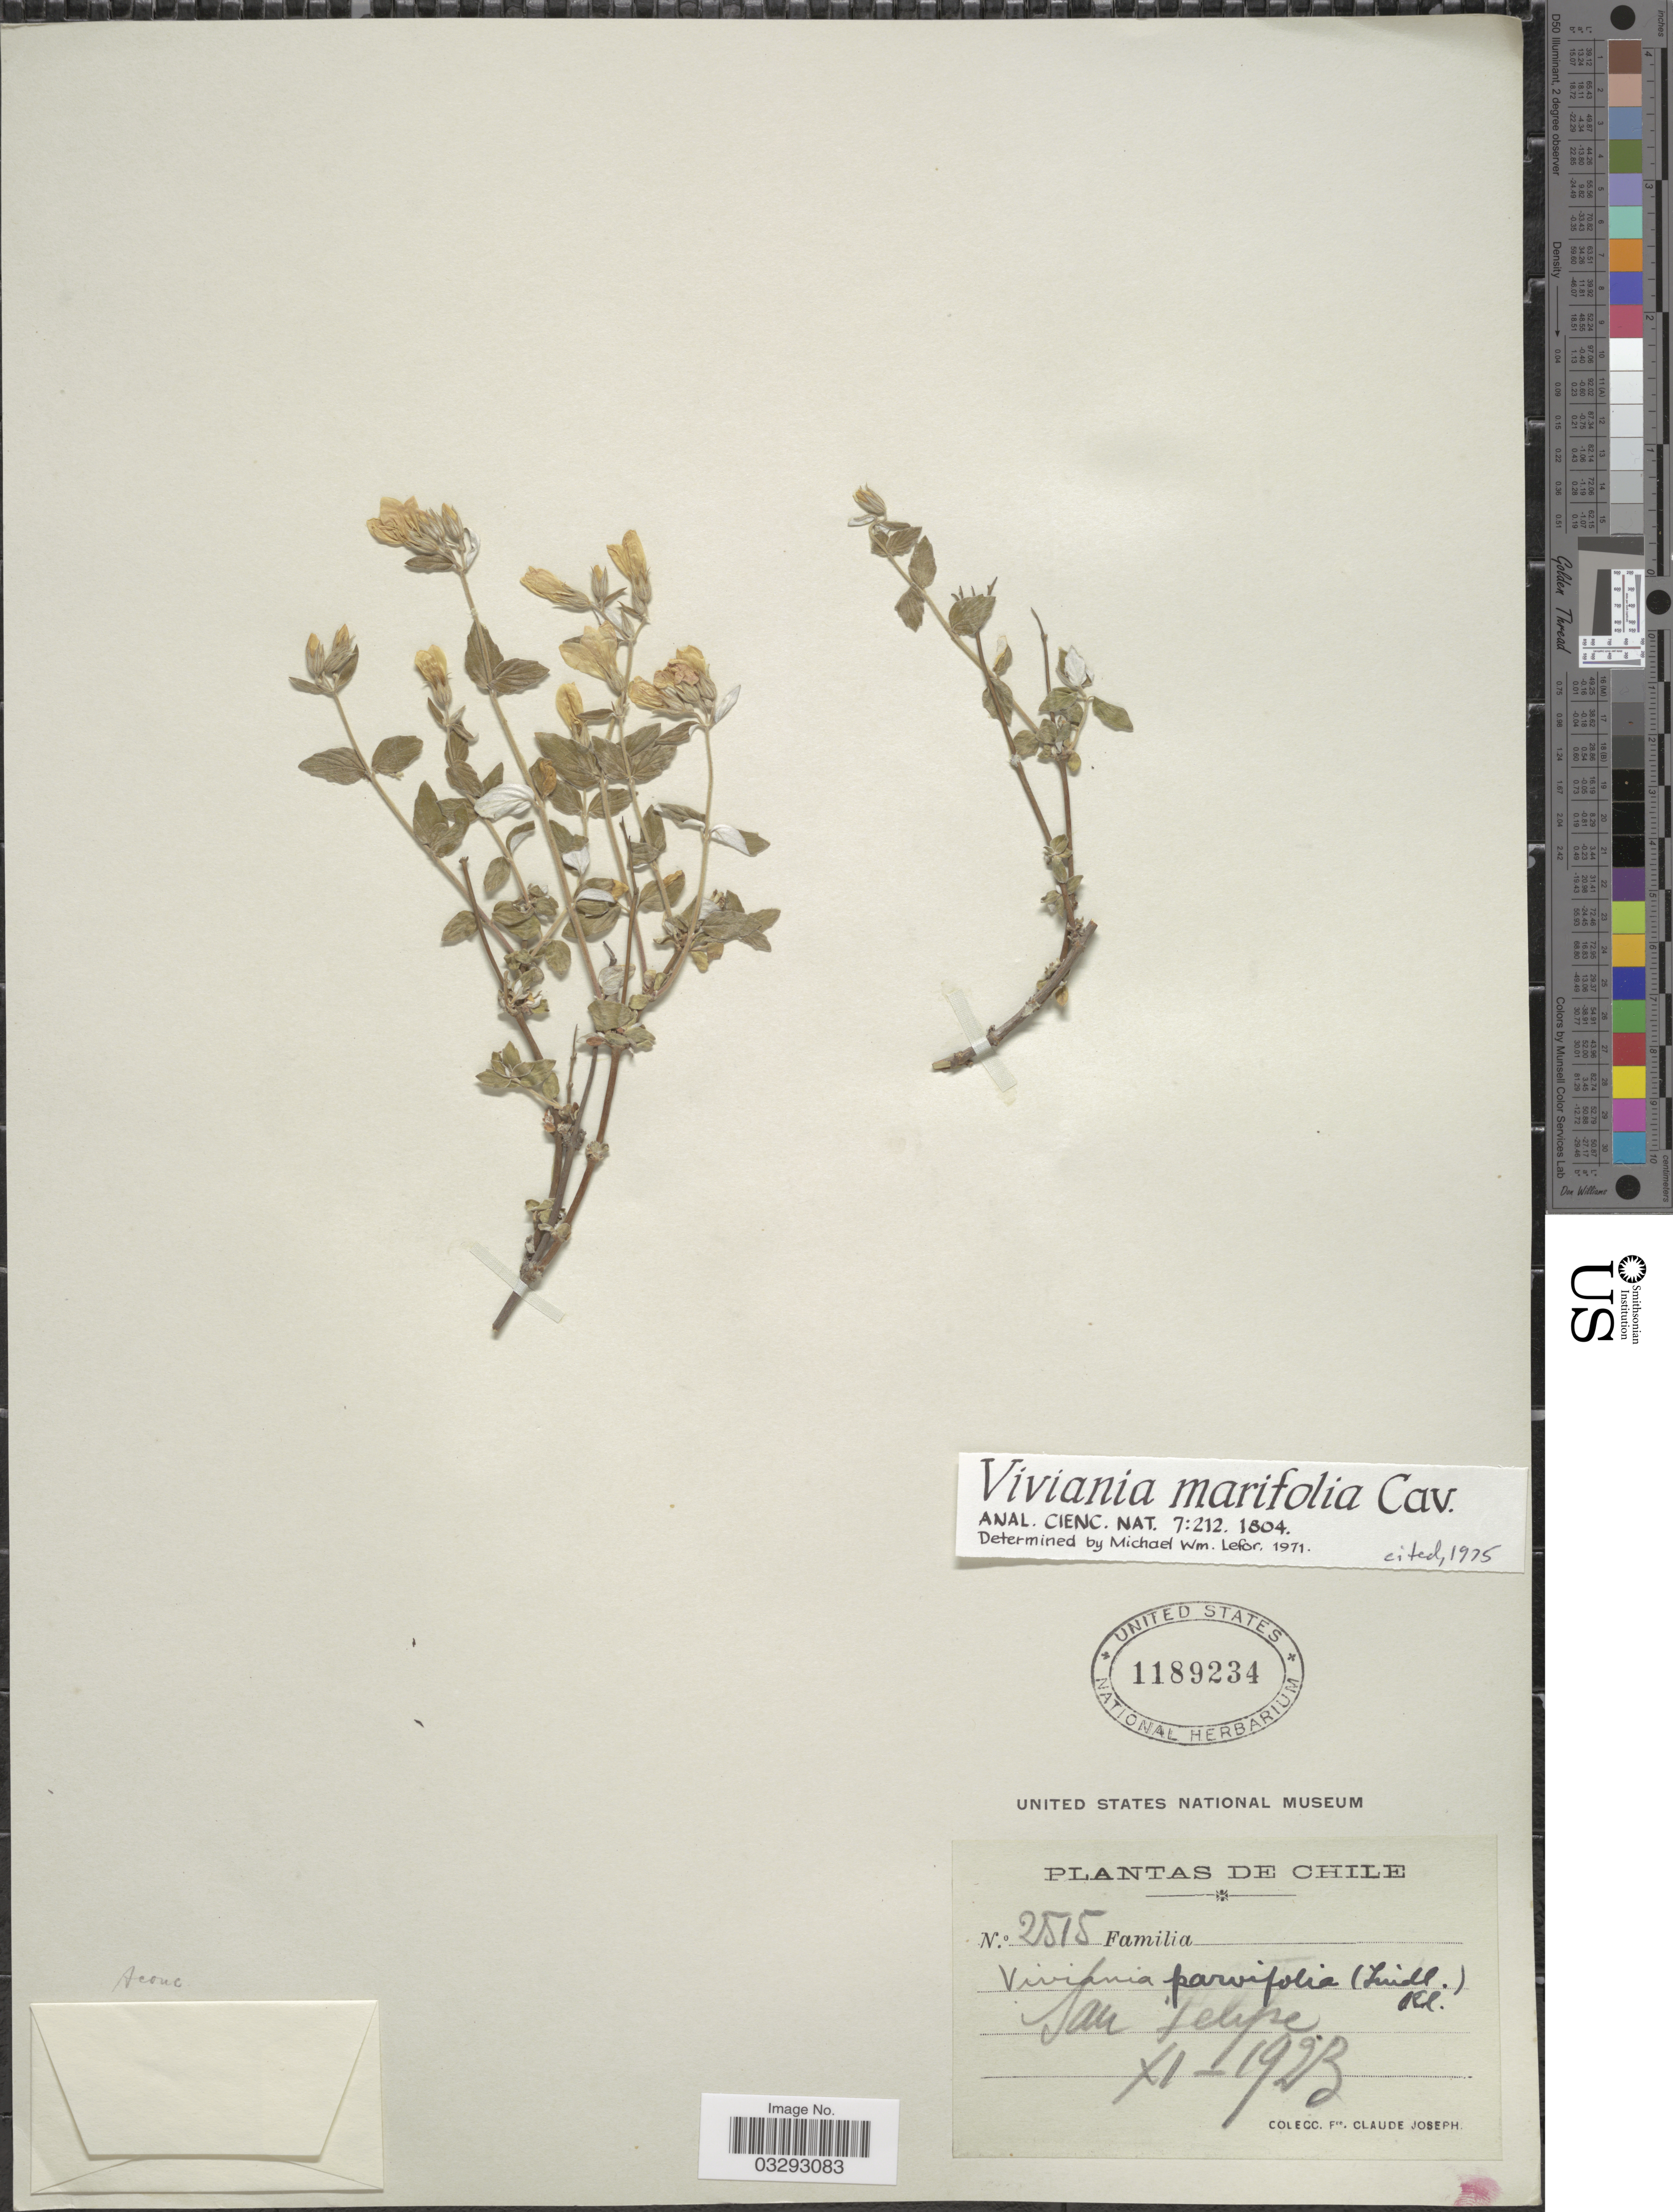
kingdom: Plantae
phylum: Tracheophyta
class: Magnoliopsida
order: Geraniales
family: Vivianiaceae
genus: Viviania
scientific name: Viviania marifolia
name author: Cav.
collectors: Bro. Claude-Joseph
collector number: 2515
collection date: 1923-11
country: Chile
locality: San Felipe.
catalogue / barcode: US 1189234